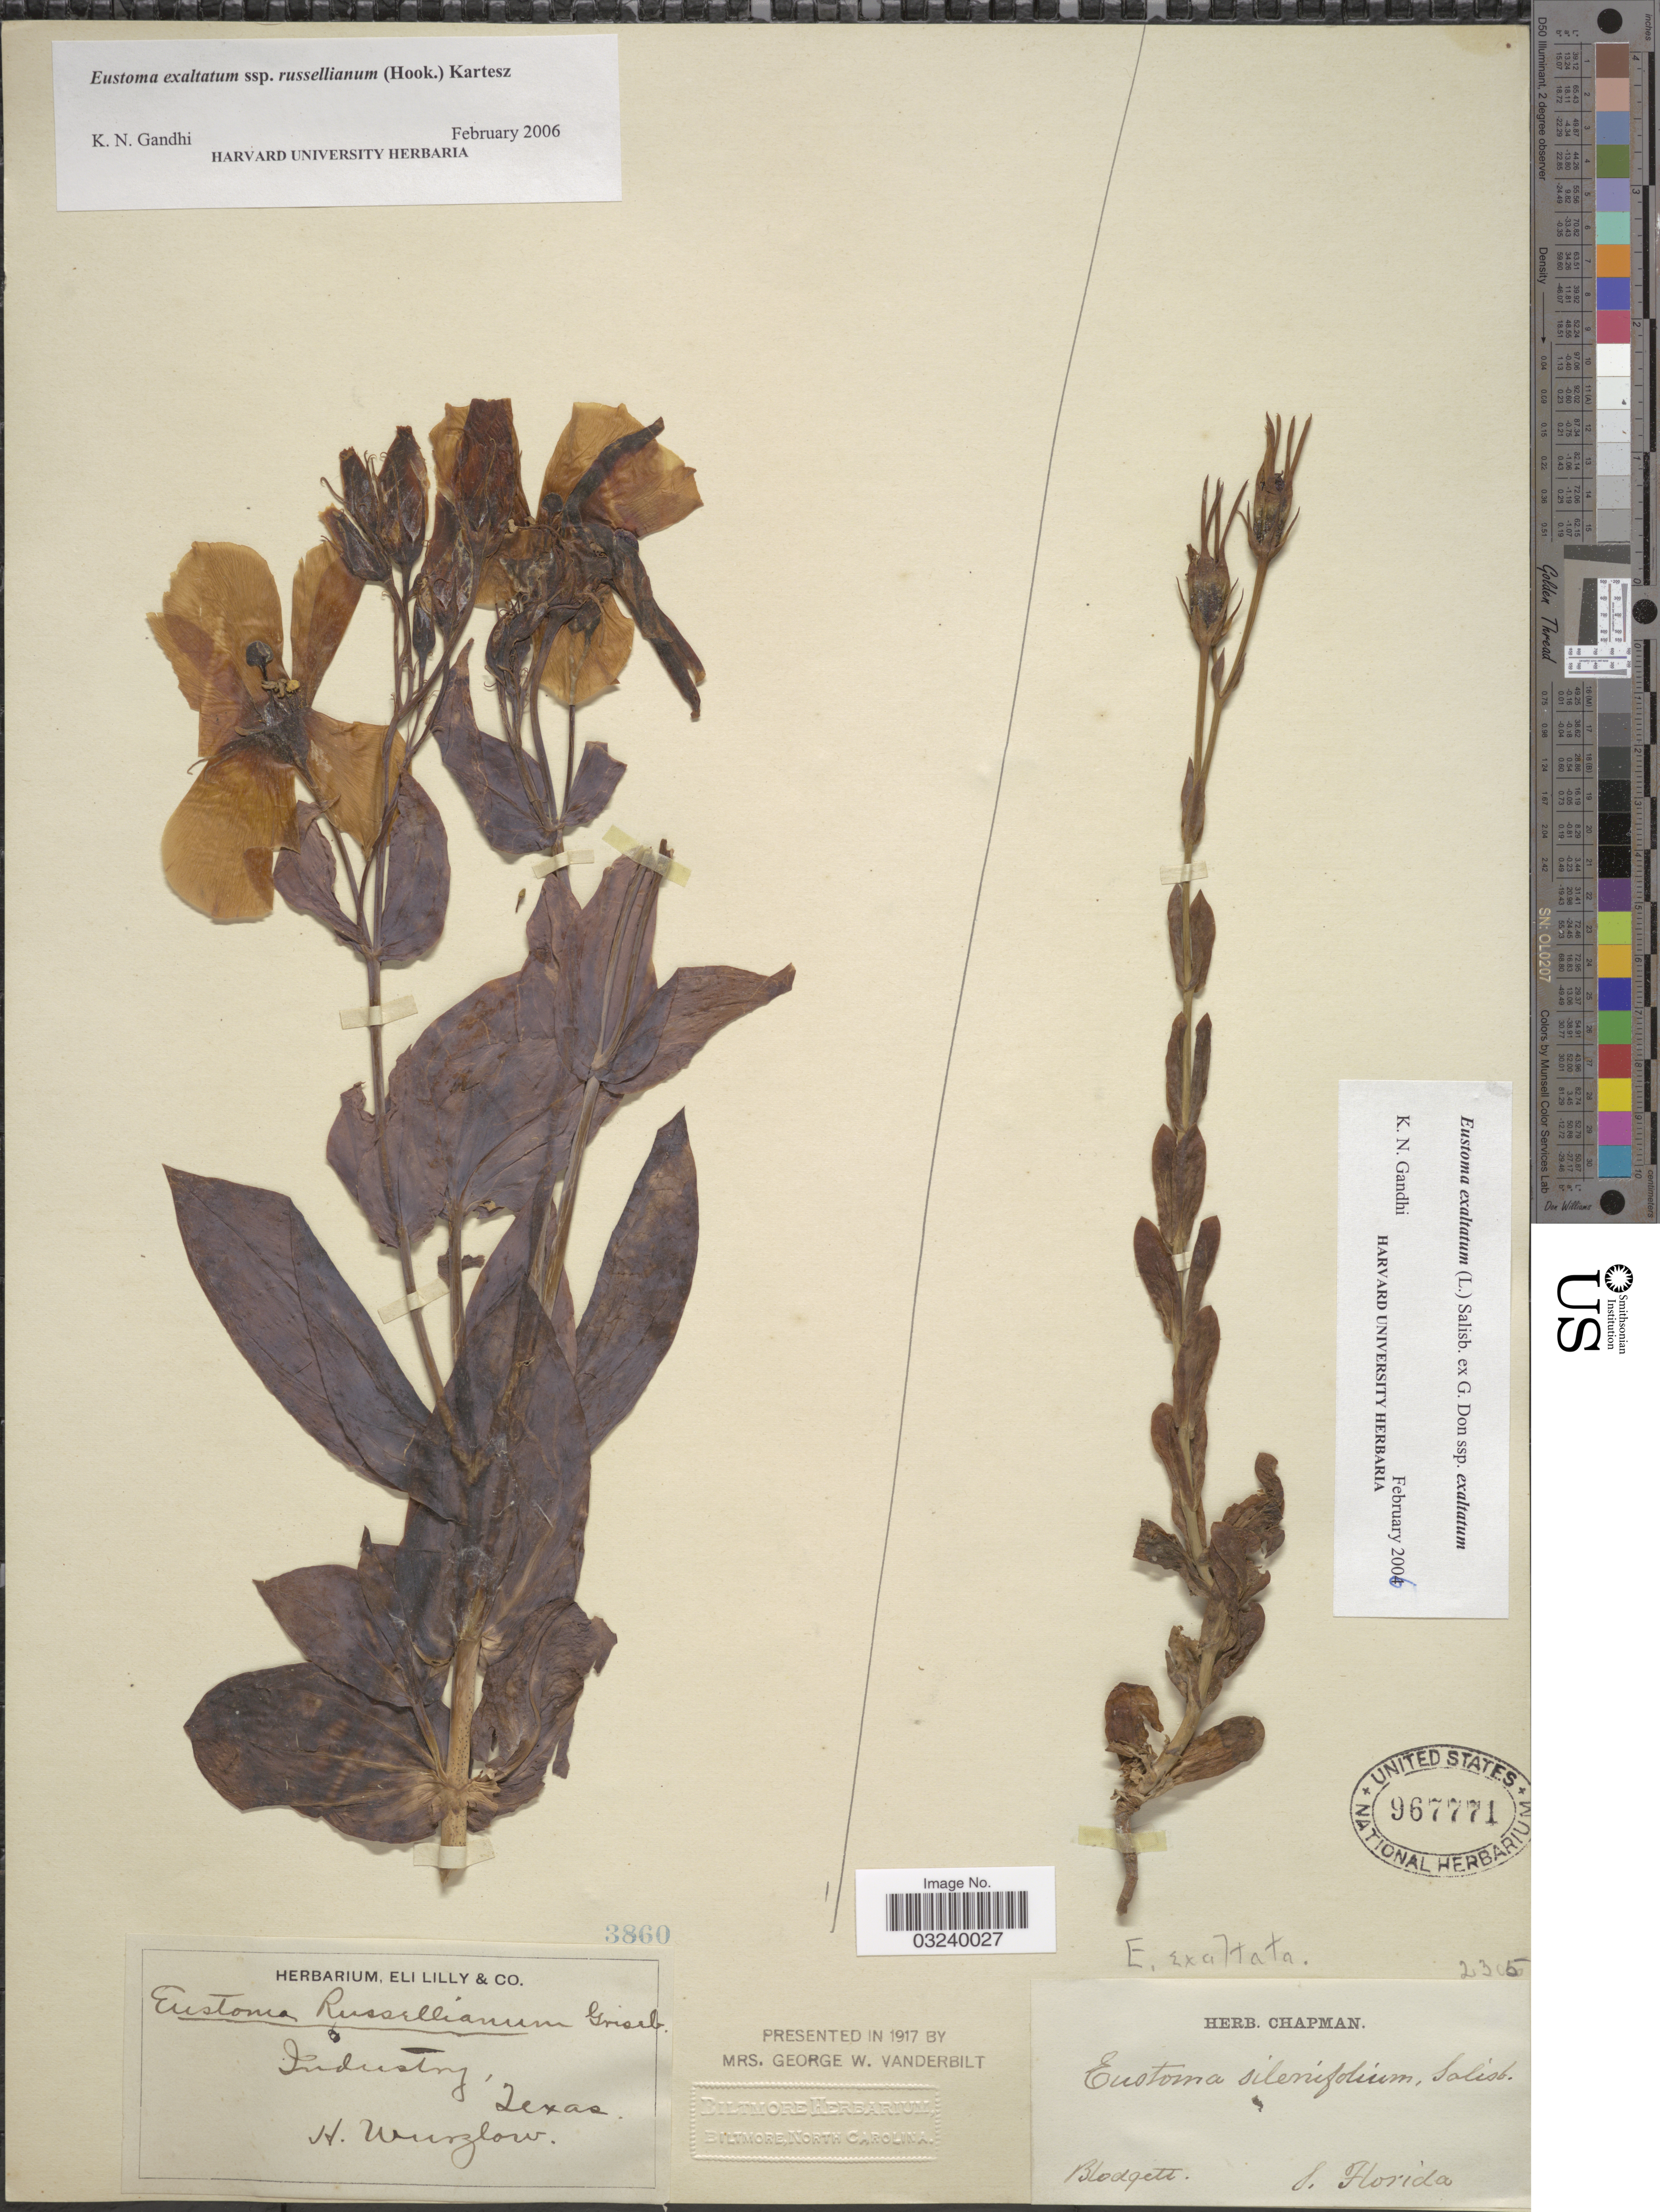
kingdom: Plantae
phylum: Tracheophyta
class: Magnoliopsida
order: Gentianales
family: Gentianaceae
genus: Eustoma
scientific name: Eustoma grandiflorum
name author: (Raf.) Shinners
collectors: H. Wurzlow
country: United States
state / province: Texas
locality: Industry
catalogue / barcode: US 967771